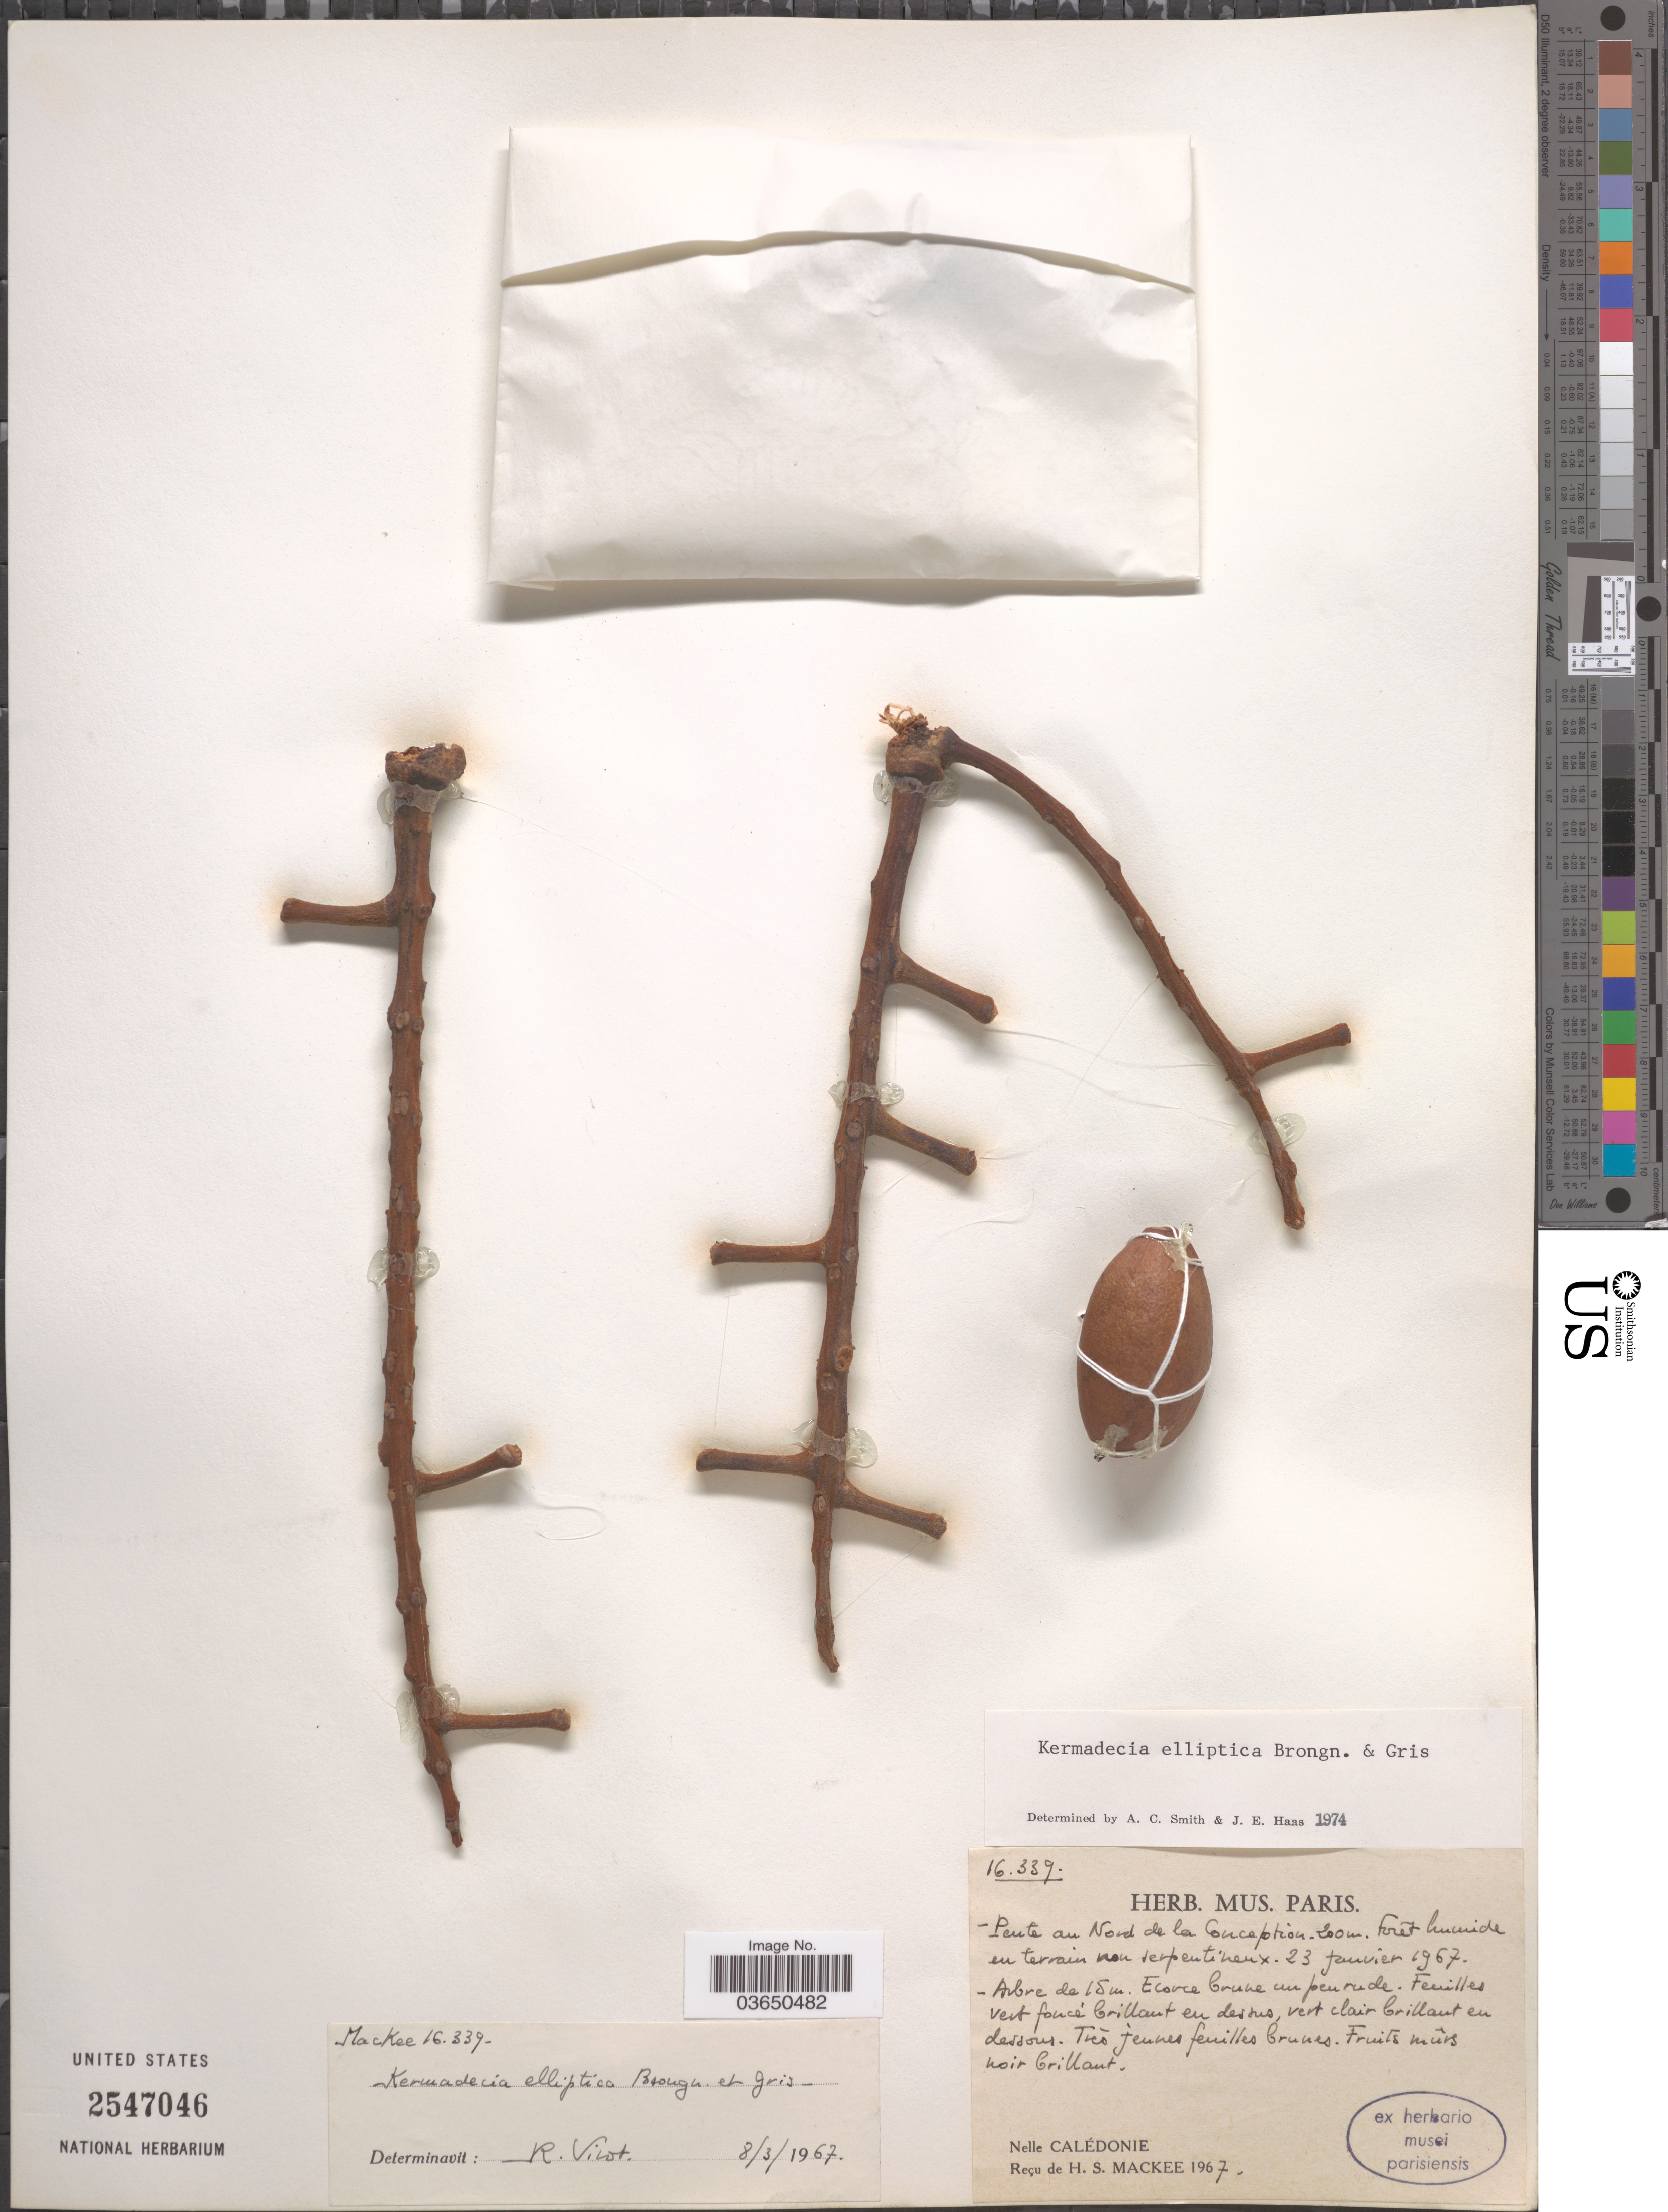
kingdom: Plantae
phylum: Tracheophyta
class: Magnoliopsida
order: Proteales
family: Proteaceae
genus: Kermadecia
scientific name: Kermadecia elliptica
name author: Brongn. & Gris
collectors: H. Mackee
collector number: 16339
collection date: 1967-01-23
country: New Caledonia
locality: Pente au Nord de la Conception.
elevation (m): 200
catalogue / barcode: US 2547046